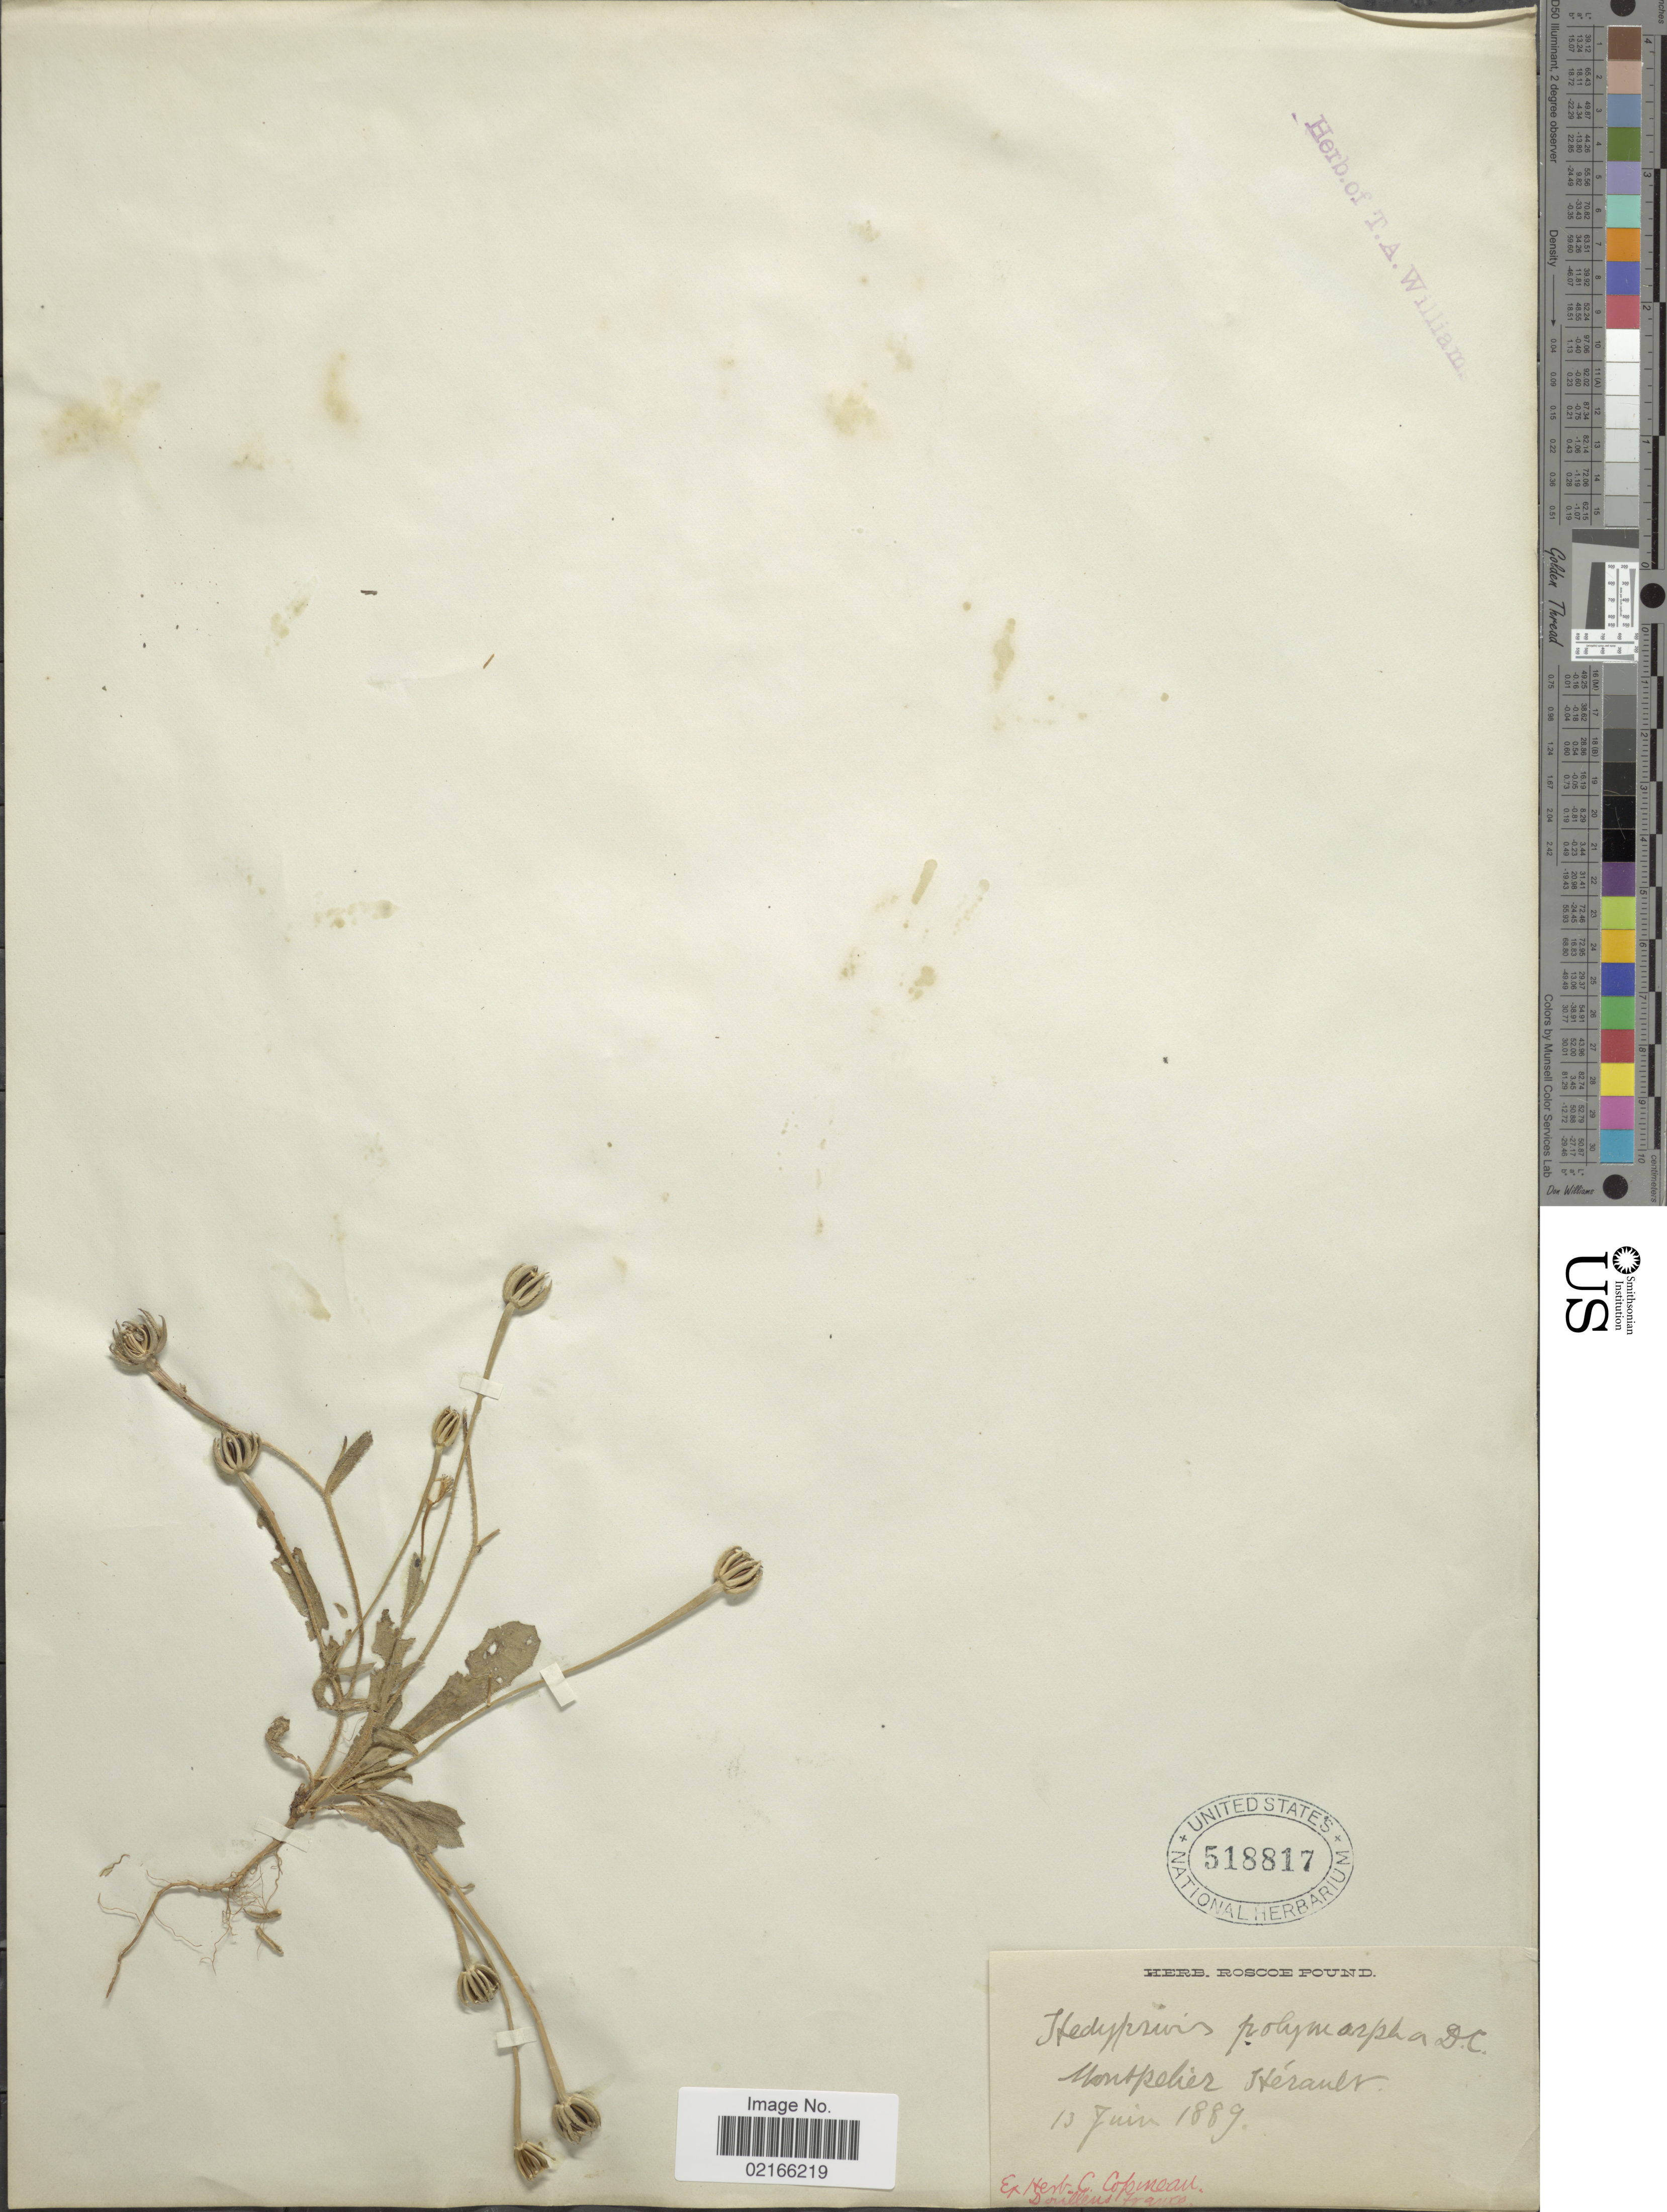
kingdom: Plantae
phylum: Tracheophyta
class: Magnoliopsida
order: Asterales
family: Asteraceae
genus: Hedypnois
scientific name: Hedypnois polymorpha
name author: DC.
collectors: ex herb. C. Copineau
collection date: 1889-06-13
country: France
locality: Doullens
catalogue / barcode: US 518817